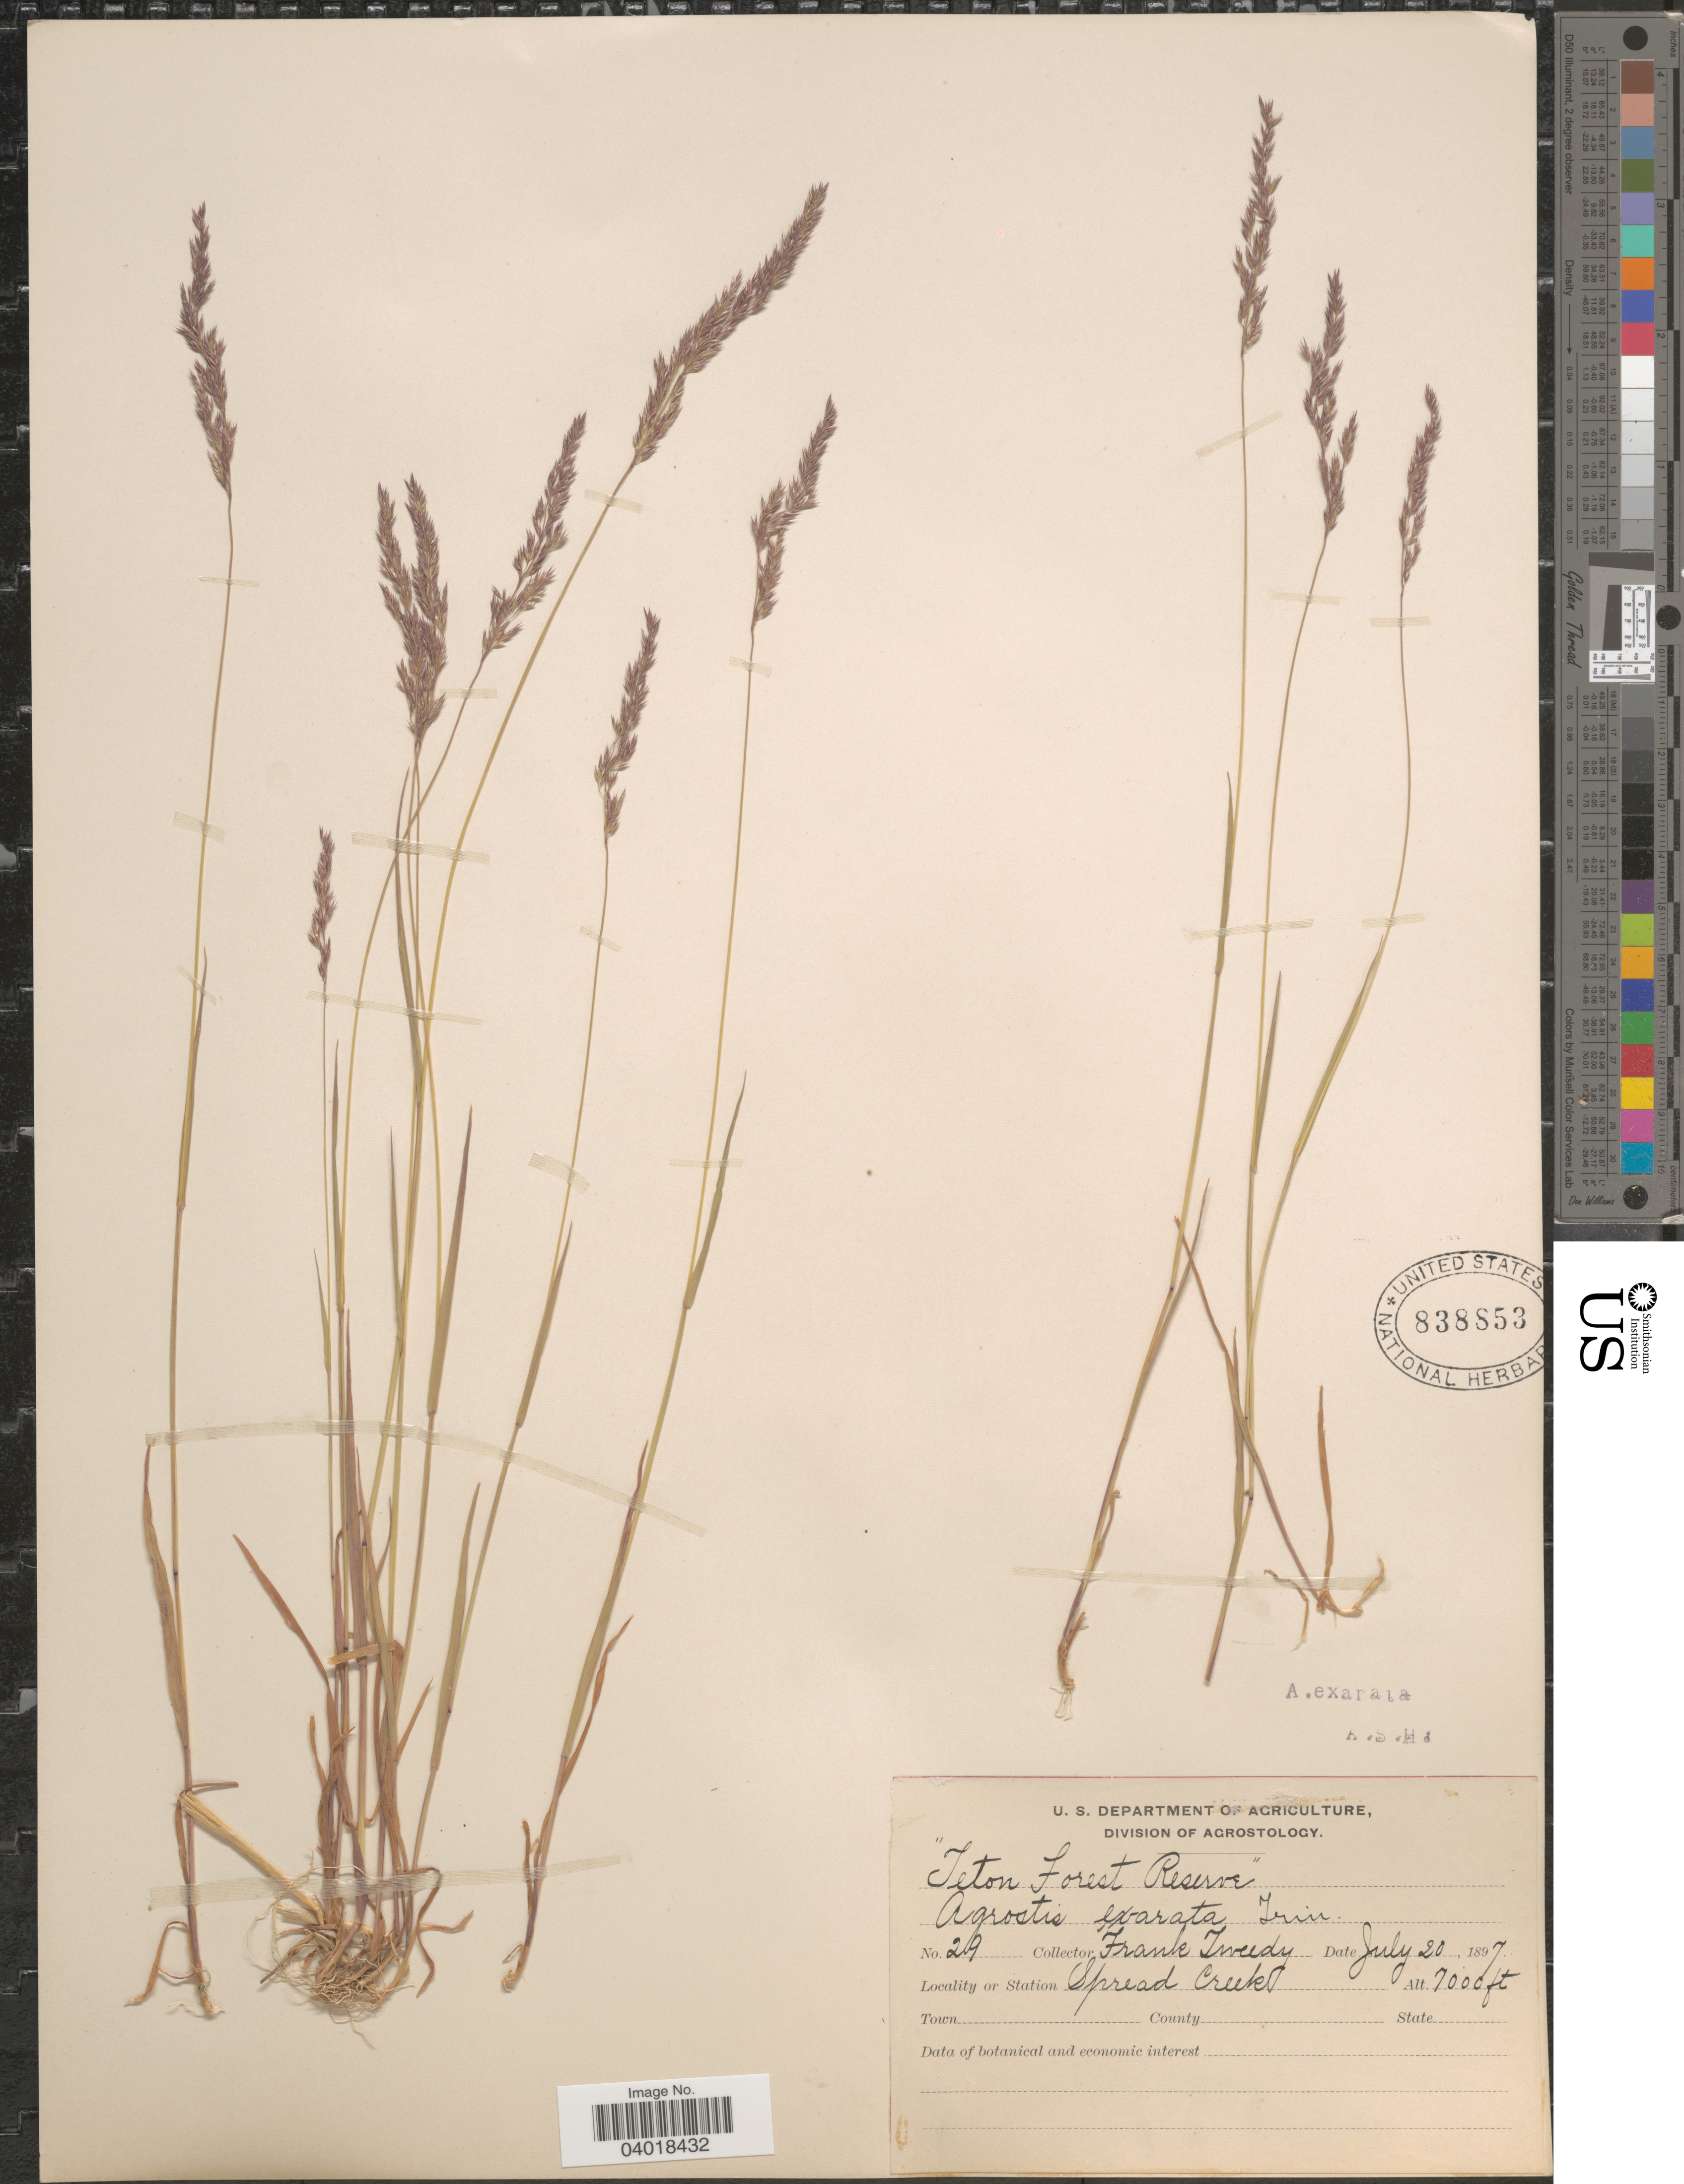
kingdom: Plantae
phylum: Tracheophyta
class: Liliopsida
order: Poales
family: Poaceae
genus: Agrostis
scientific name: Agrostis exarata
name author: Trin.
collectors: F. Tweedy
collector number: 29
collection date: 1897-07-20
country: United States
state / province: Wyoming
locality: Station Spread Creek.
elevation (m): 2134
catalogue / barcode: US 838853